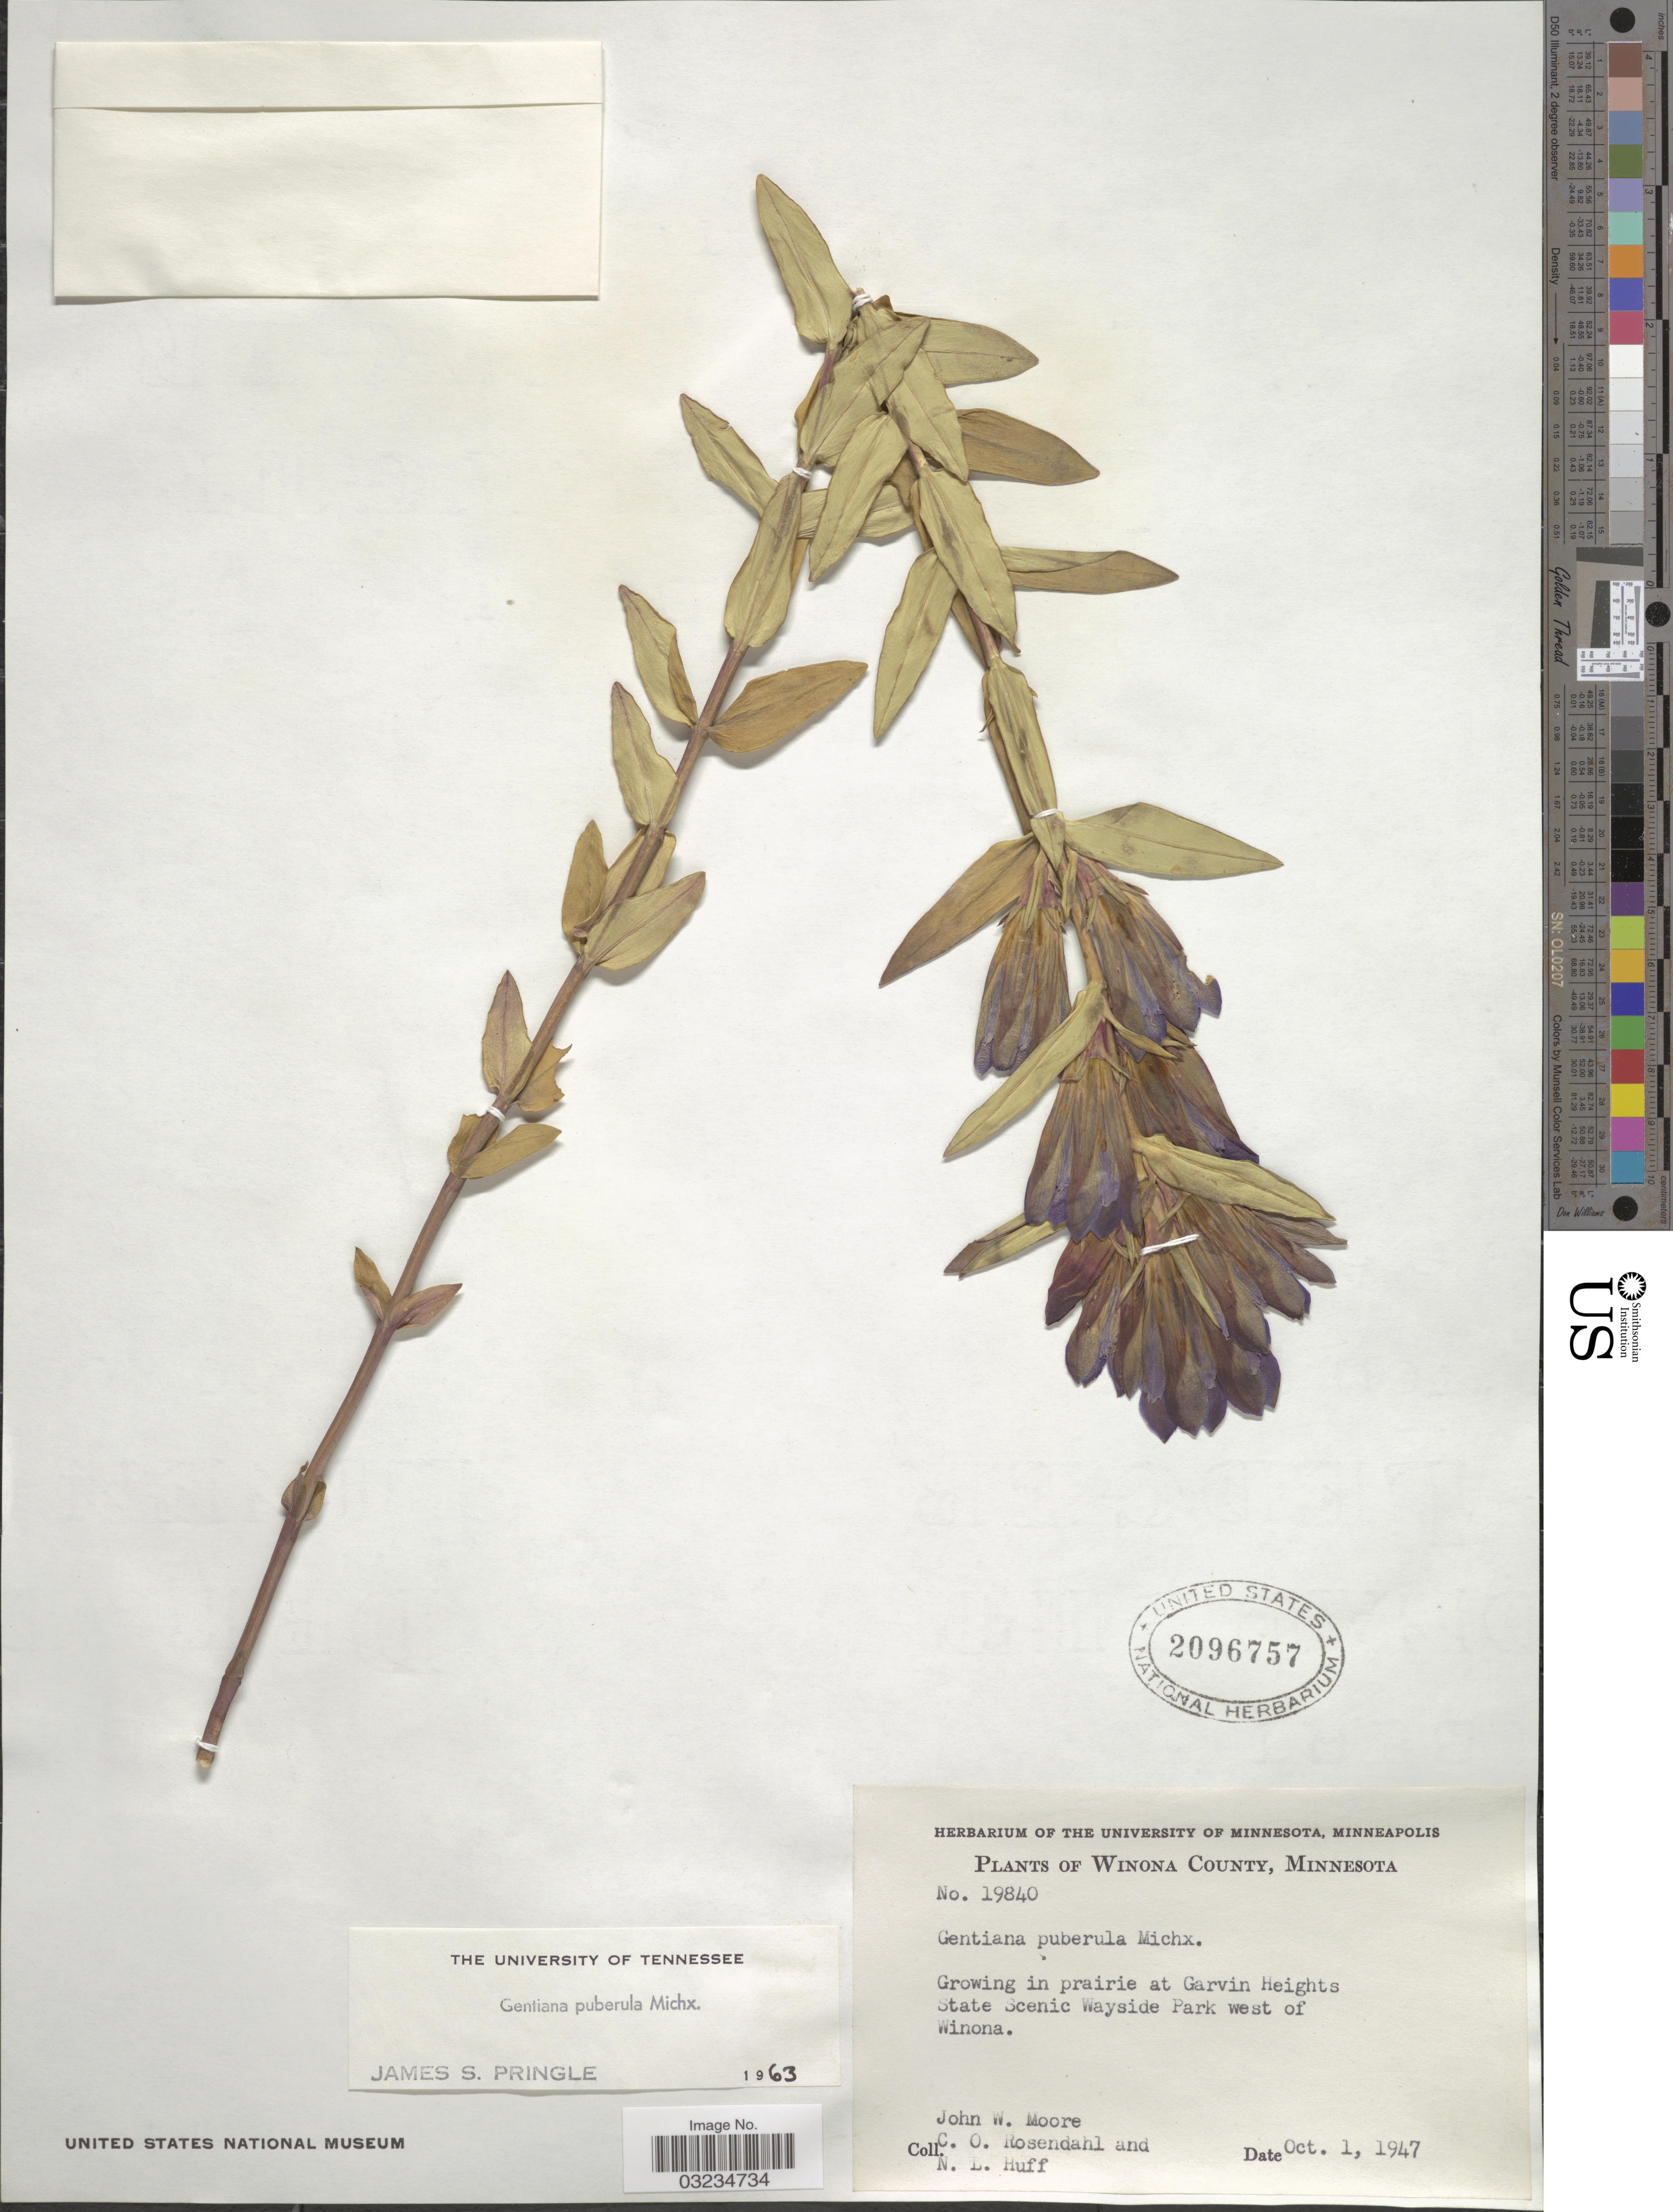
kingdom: Plantae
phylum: Tracheophyta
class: Magnoliopsida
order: Gentianales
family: Gentianaceae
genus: Gentiana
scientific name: Gentiana puberula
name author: Michx.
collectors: J. Moore, C. O. Rosendahl & N. Huff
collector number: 19840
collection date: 1947-10-01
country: United States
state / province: Minnesota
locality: Winona County. Growing in prairie at Garvin Heigths State Scenic Wayside Park west of Winona.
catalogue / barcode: US 2096757